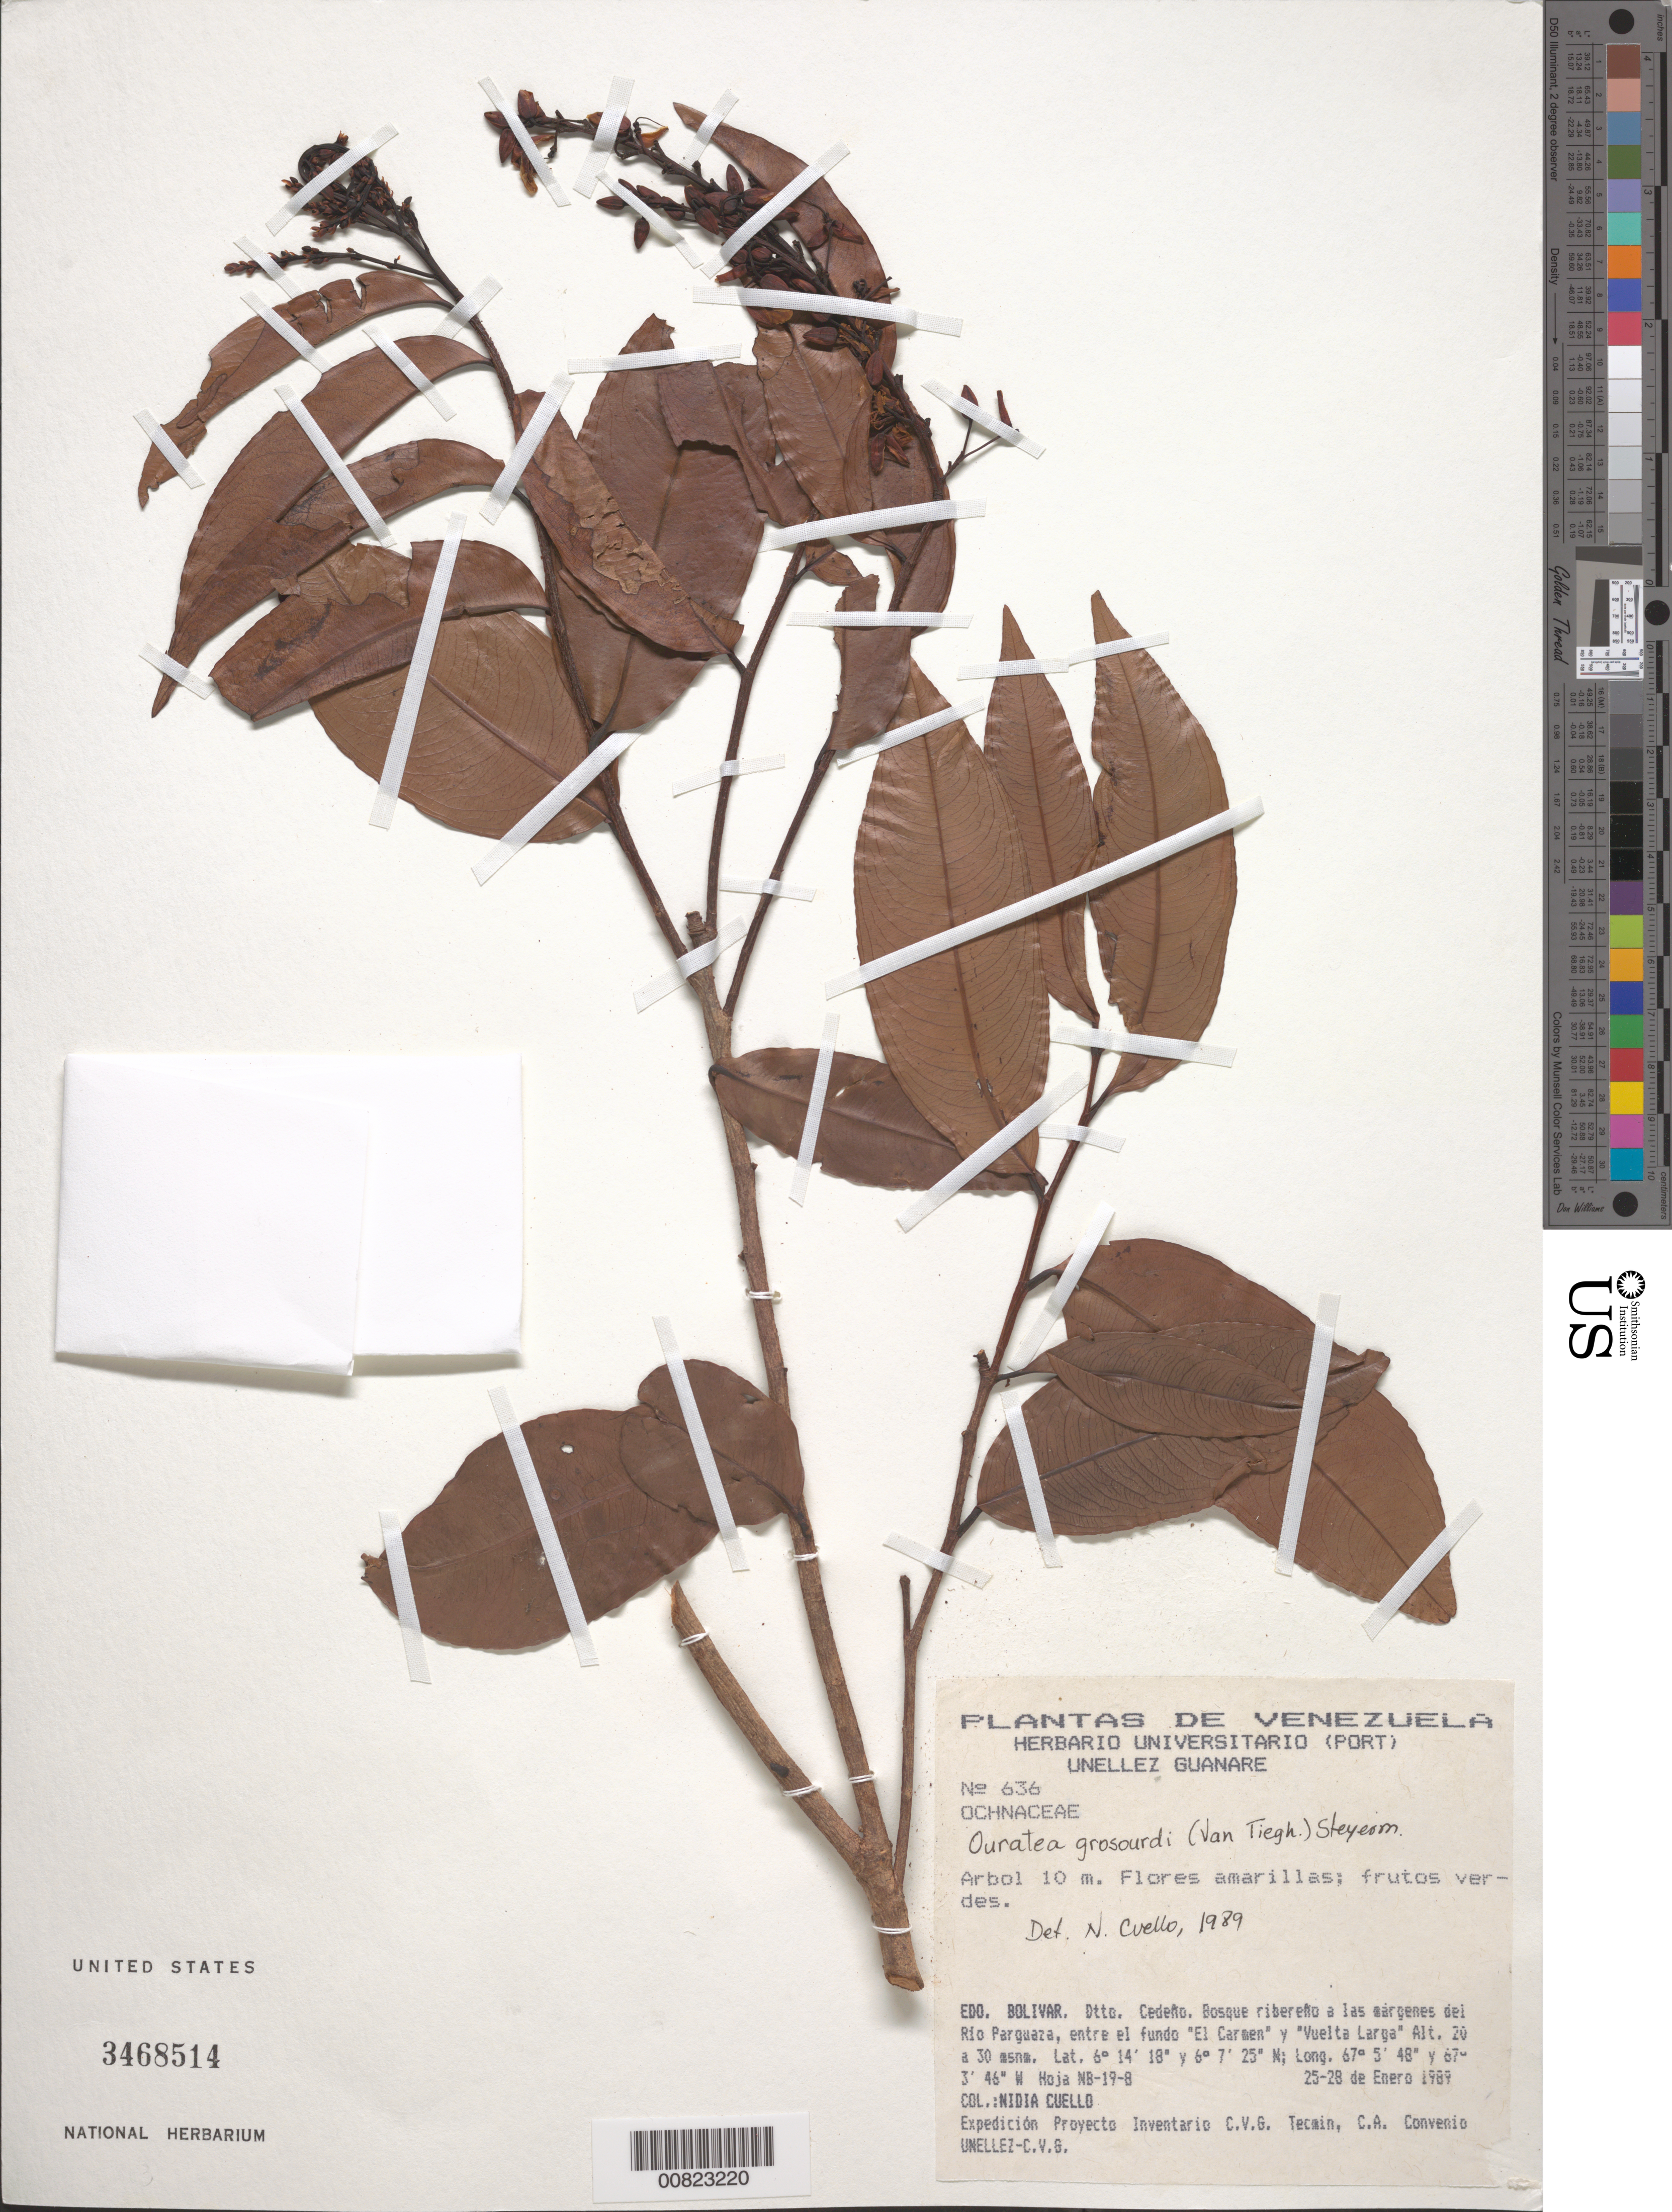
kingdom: Plantae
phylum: Tracheophyta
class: Magnoliopsida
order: Malpighiales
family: Ochnaceae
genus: Ouratea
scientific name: Ouratea grosourdyi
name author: (Tiegh.) Steyerm.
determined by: Cuello, Nidia L.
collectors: N. L. Cuello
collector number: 636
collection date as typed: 25-Jan-89 to 28-Jan-89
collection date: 1989-01-25/1989-01-28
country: Venezuela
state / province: Bolívar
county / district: Cedeño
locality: Rio Parguaza, entre el fundo 'El Carmen' y 'Vuelta Larga'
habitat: Riverine forest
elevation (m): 20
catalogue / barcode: US 3468514